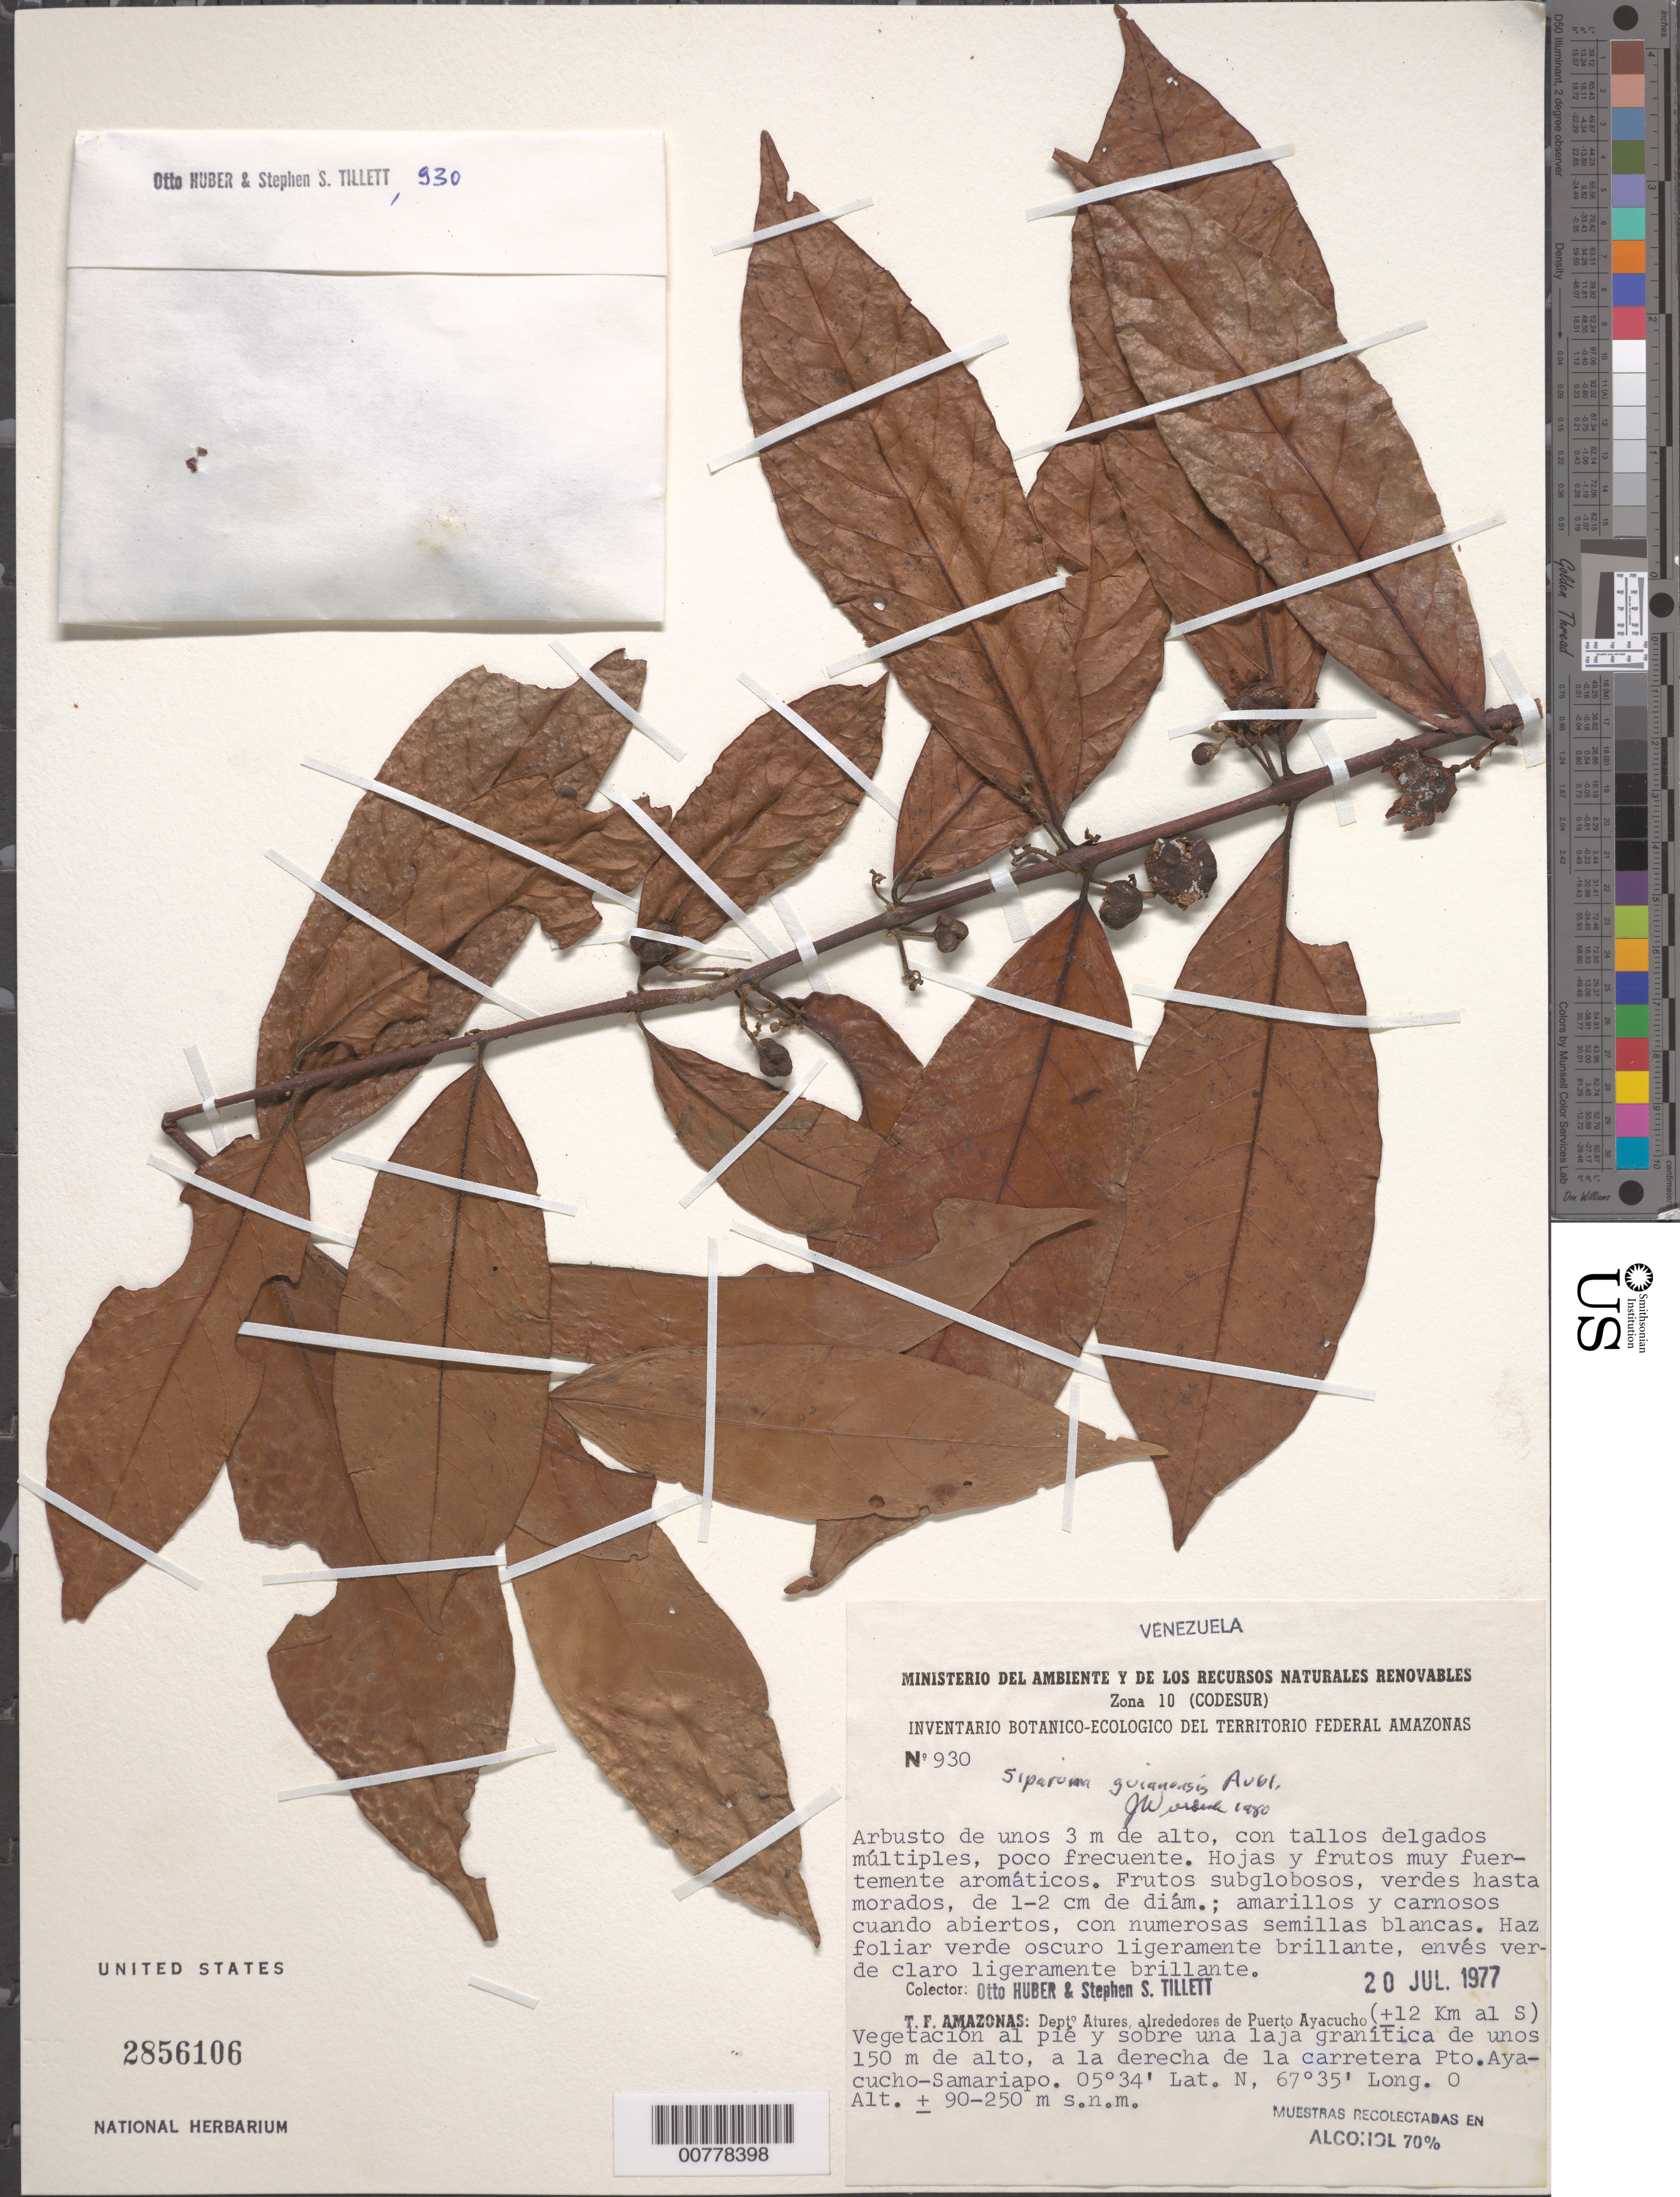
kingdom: Plantae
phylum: Tracheophyta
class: Magnoliopsida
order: Laurales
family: Siparunaceae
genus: Siparuna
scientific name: Siparuna guianensis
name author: Aubl.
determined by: Wurdack, John J., (US), US (UNITED STATES)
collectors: O. Huber & S. S. Tillett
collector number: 930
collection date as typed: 20-Jul-77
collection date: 1977-07-20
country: Venezuela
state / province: Amazonas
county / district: Atures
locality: Puerto Ayacucho, ±12 km al S, a la derecha de la carretera Pto Ayacucho-Samariapo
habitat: Vegetación al pié y sobre una laja granítica de unos 150 m de alto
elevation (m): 90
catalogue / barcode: US 2856106